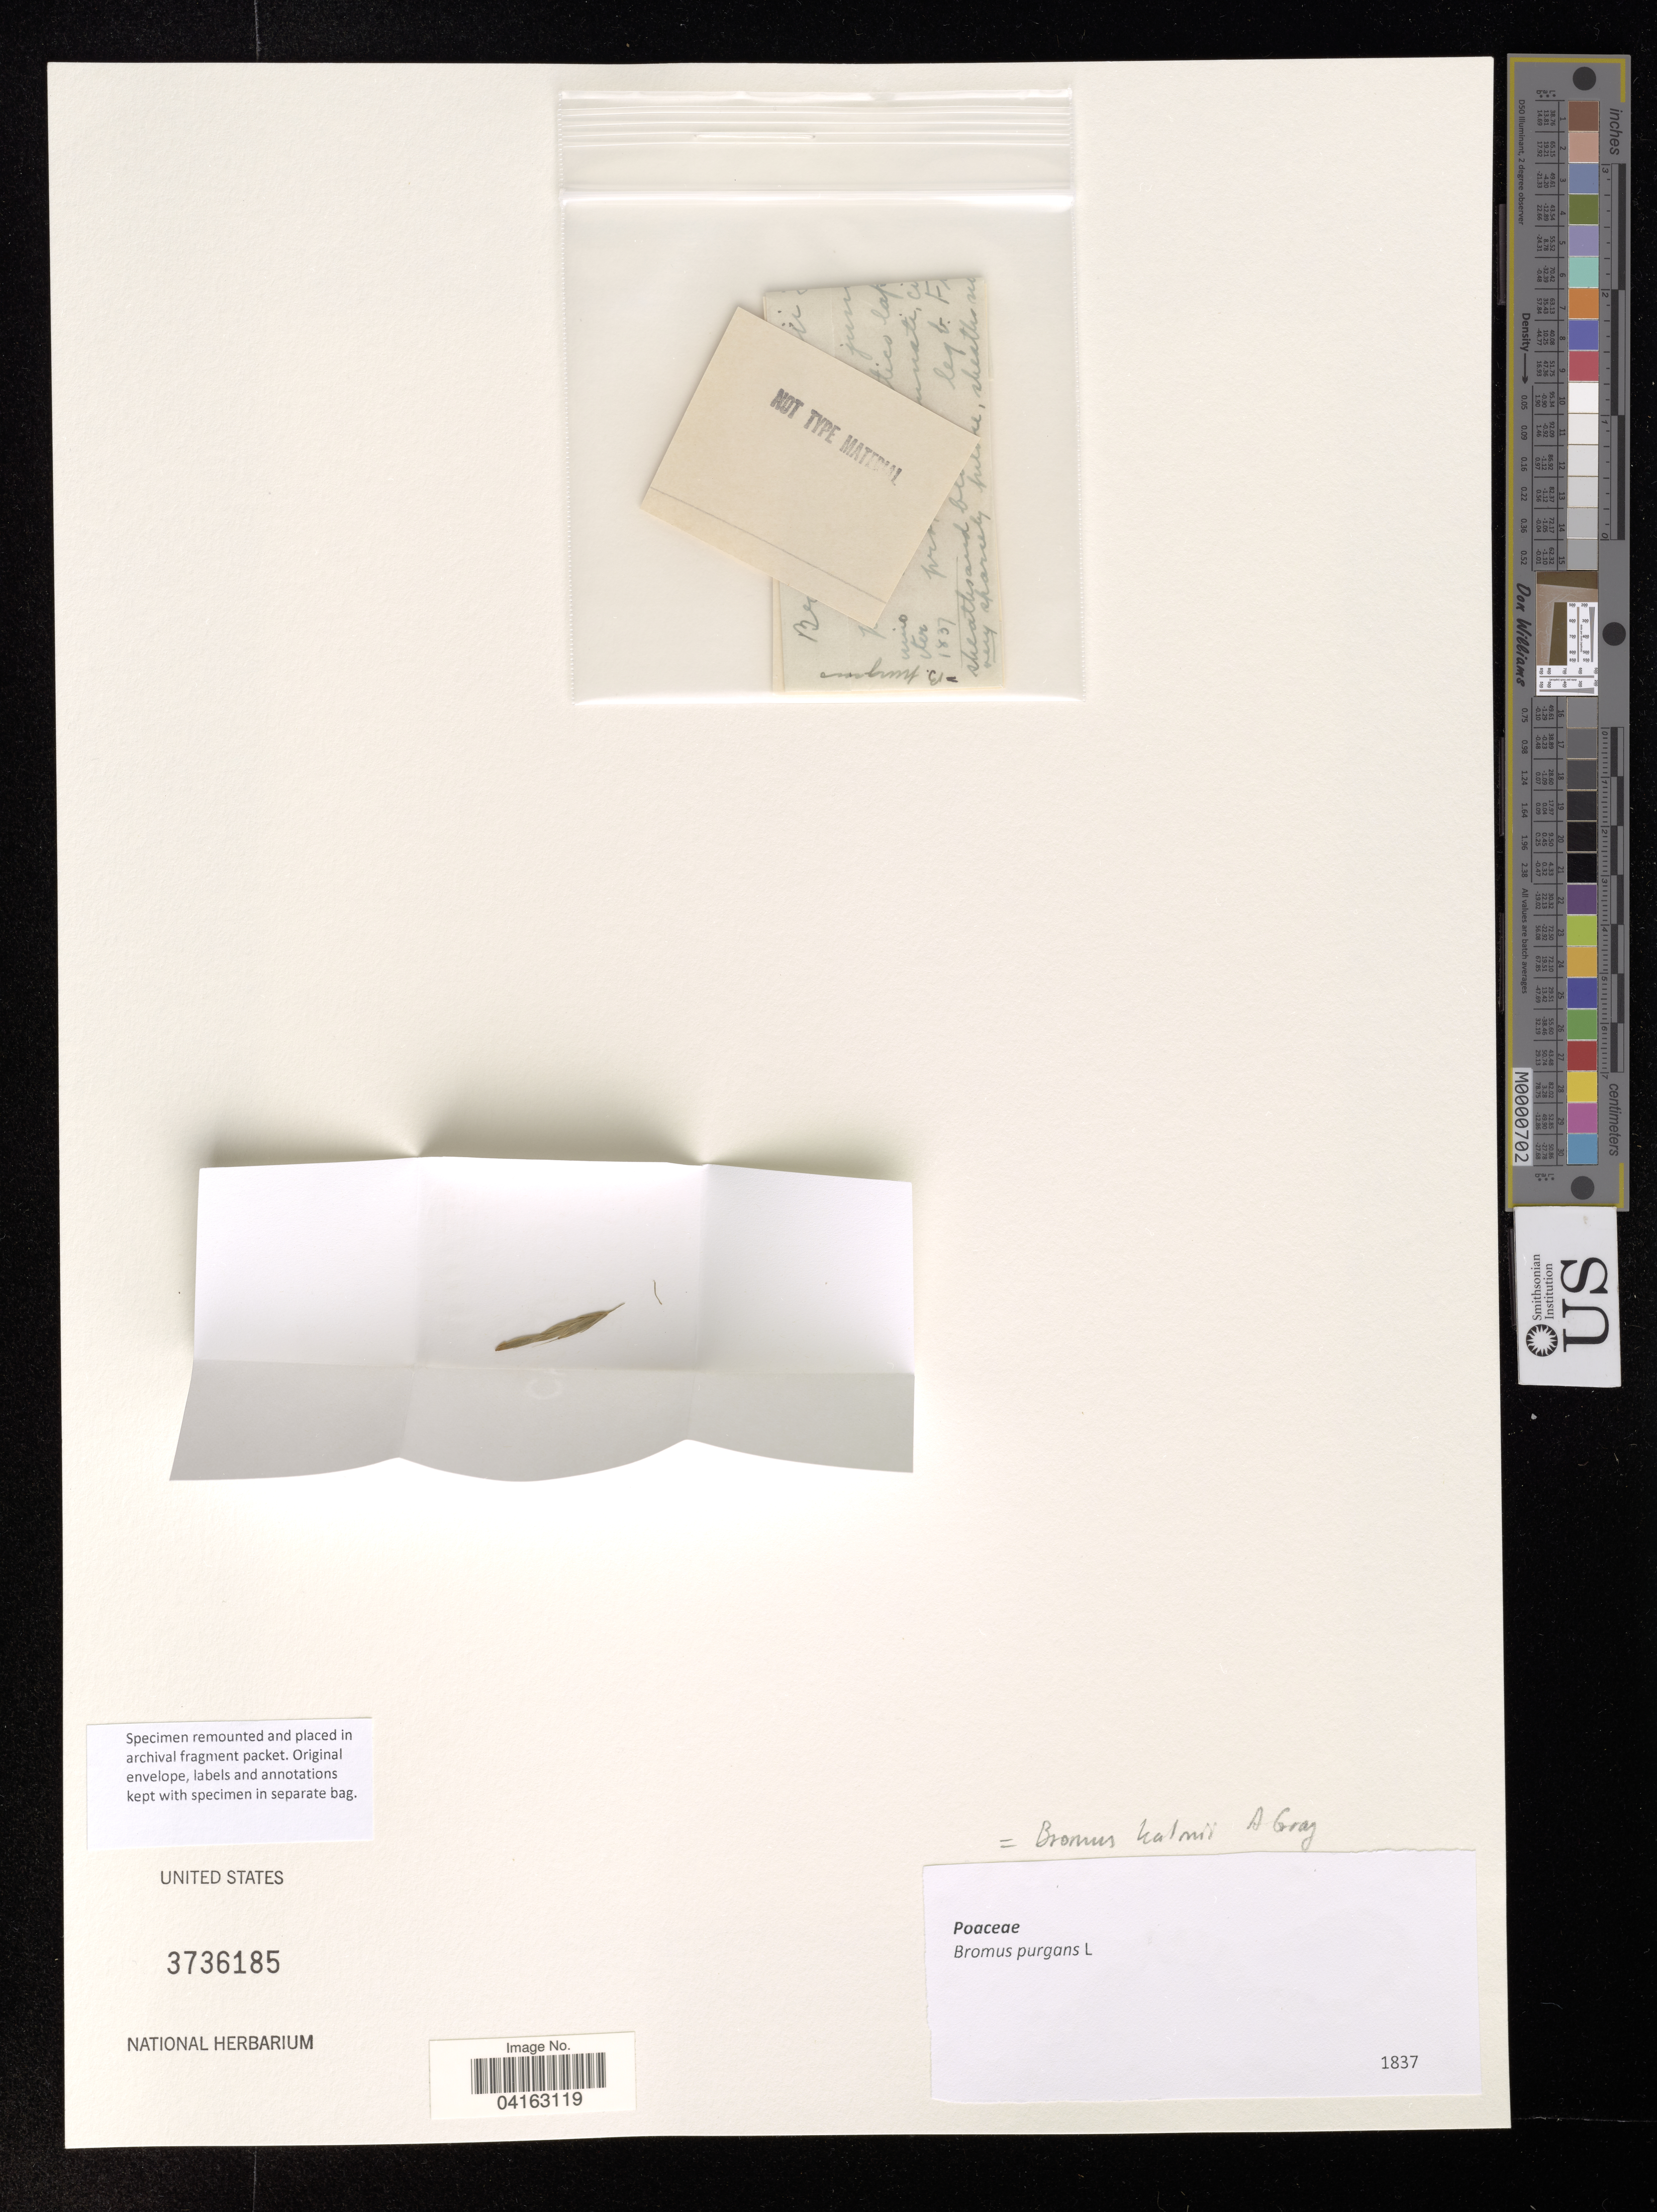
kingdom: Plantae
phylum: Tracheophyta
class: Liliopsida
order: Poales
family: Poaceae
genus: Bromus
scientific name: Bromus purgans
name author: L.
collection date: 1837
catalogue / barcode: US 3736185